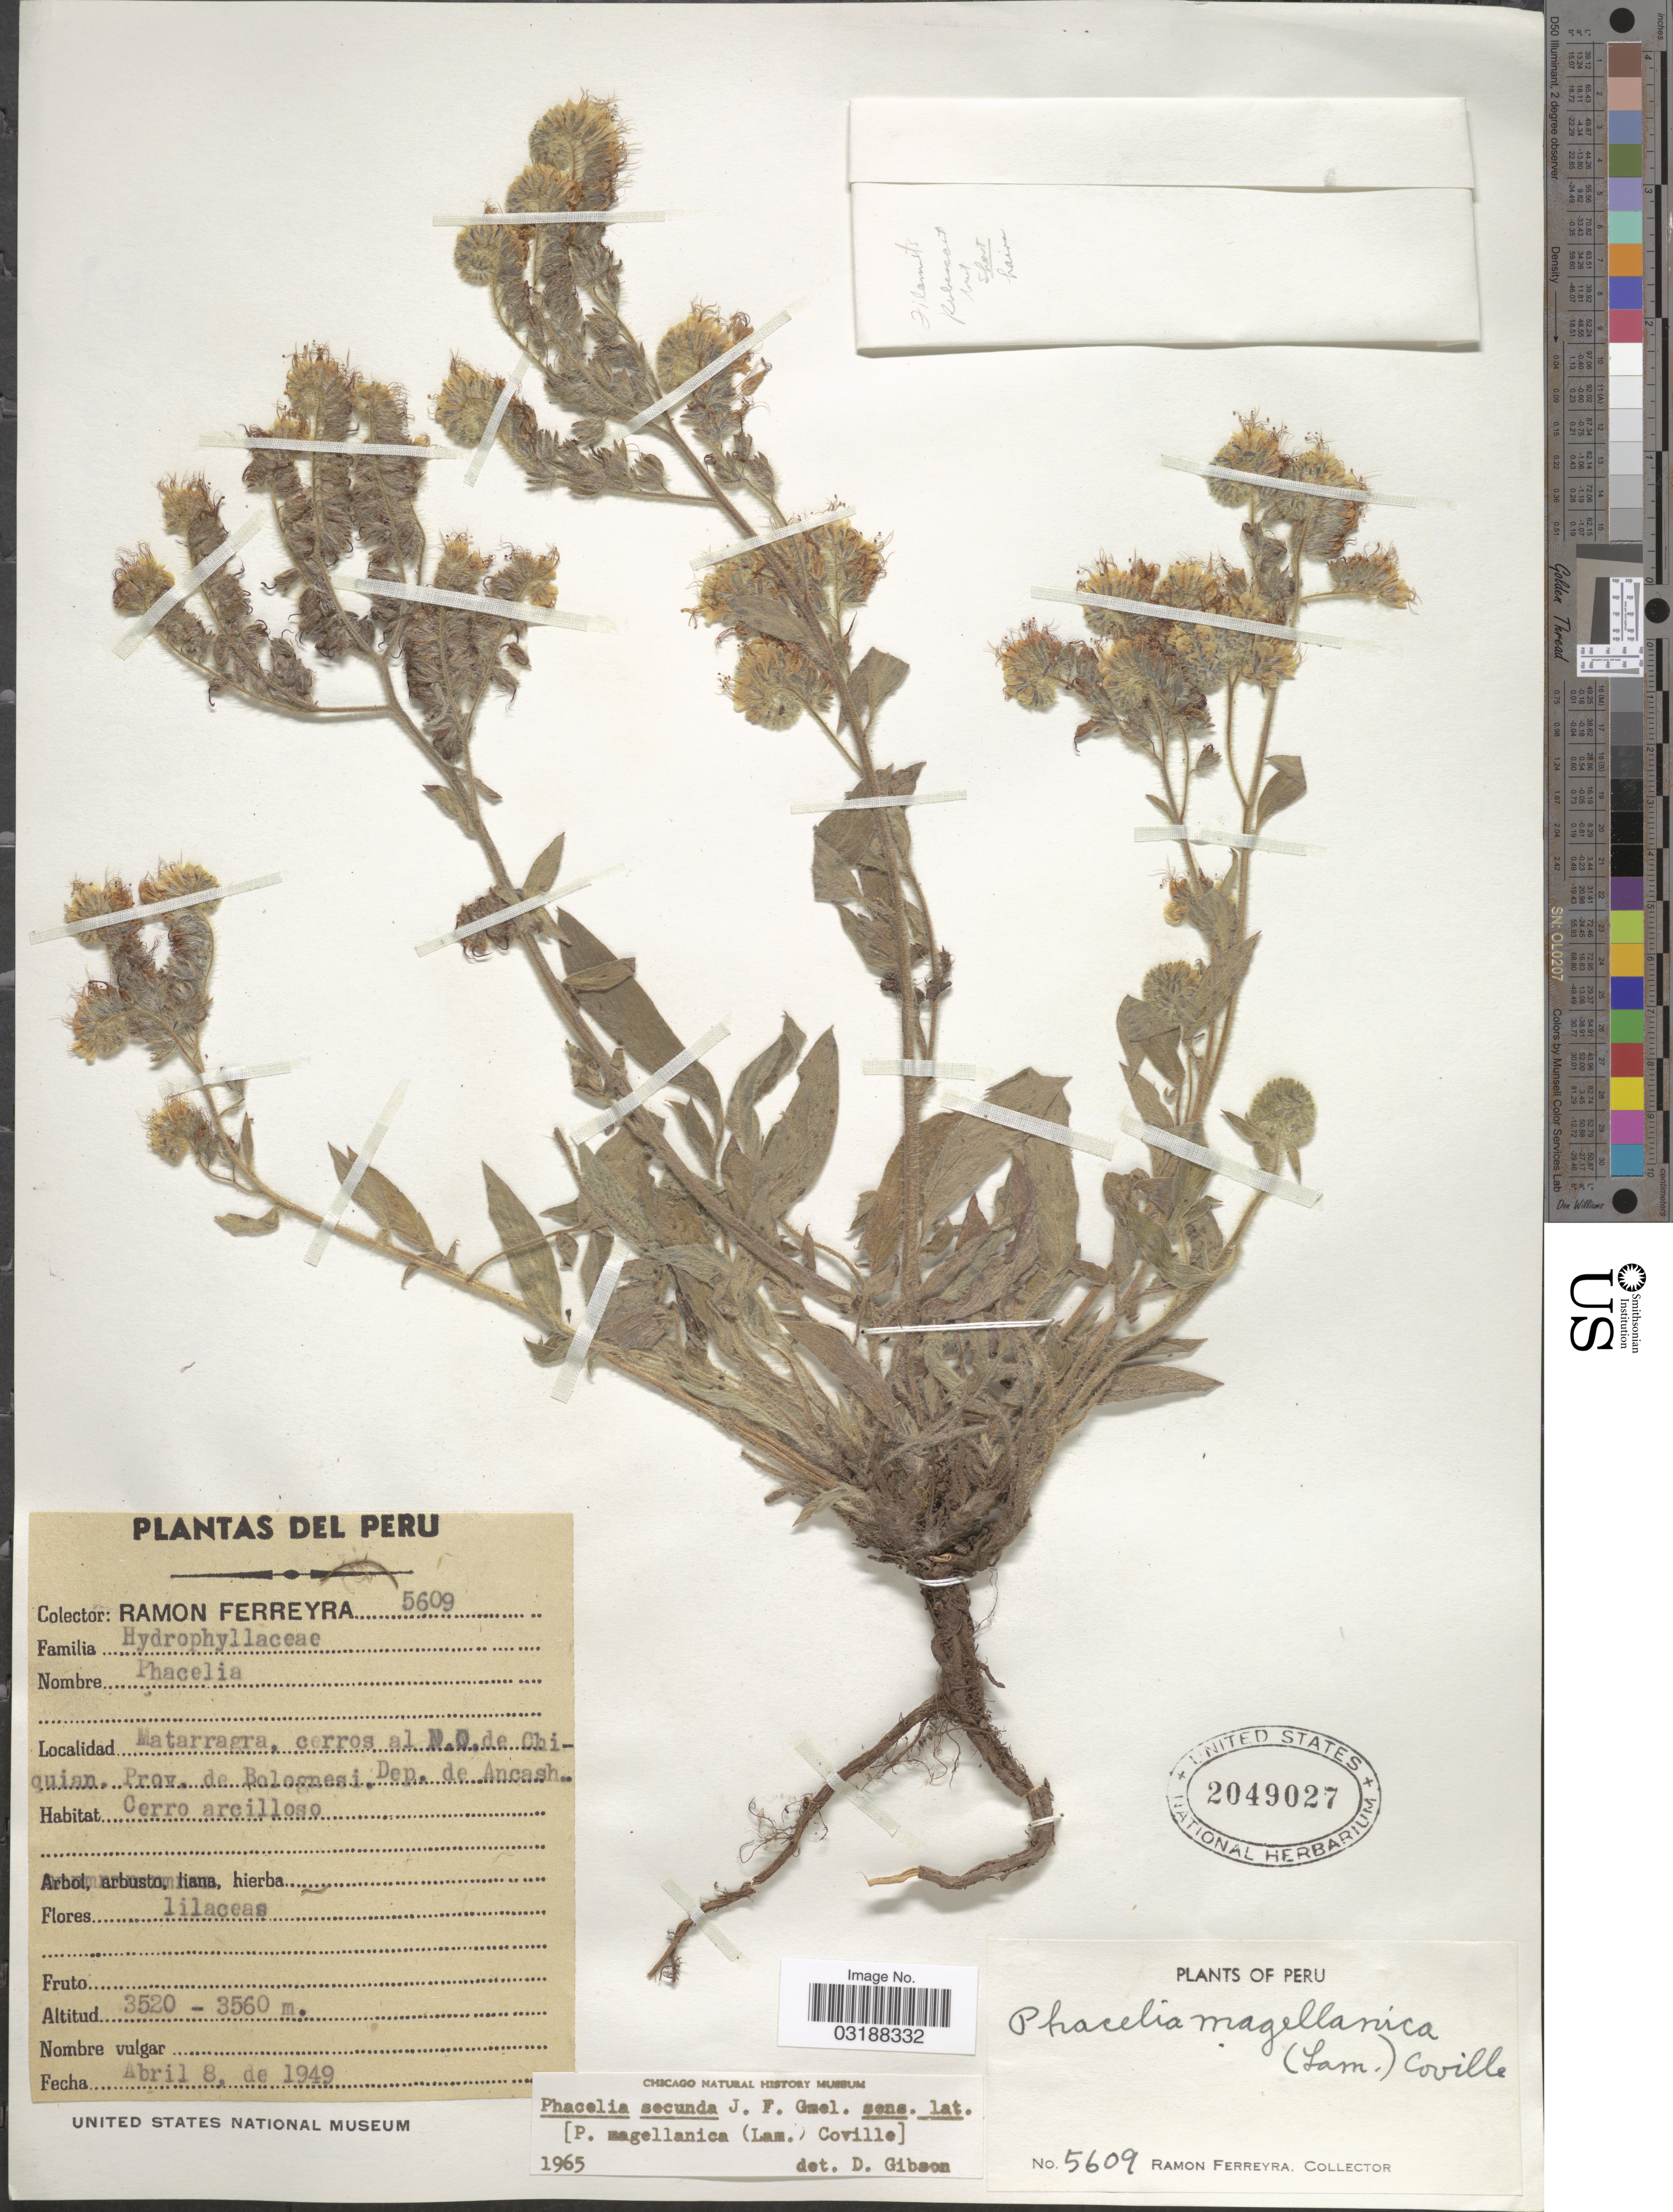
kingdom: Plantae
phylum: Tracheophyta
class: Magnoliopsida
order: Boraginales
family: Hydrophyllaceae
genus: Phacelia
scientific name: Phacelia secunda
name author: J.F. Gmel.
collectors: R. A. Ferreyra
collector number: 5609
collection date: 1949-04-08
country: Peru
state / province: Ancash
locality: Matarragra, cerros al N.O. de Obiquian. Prov. de Bolognesi. Dep. de Ancash.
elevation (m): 3520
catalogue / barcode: US 2049027